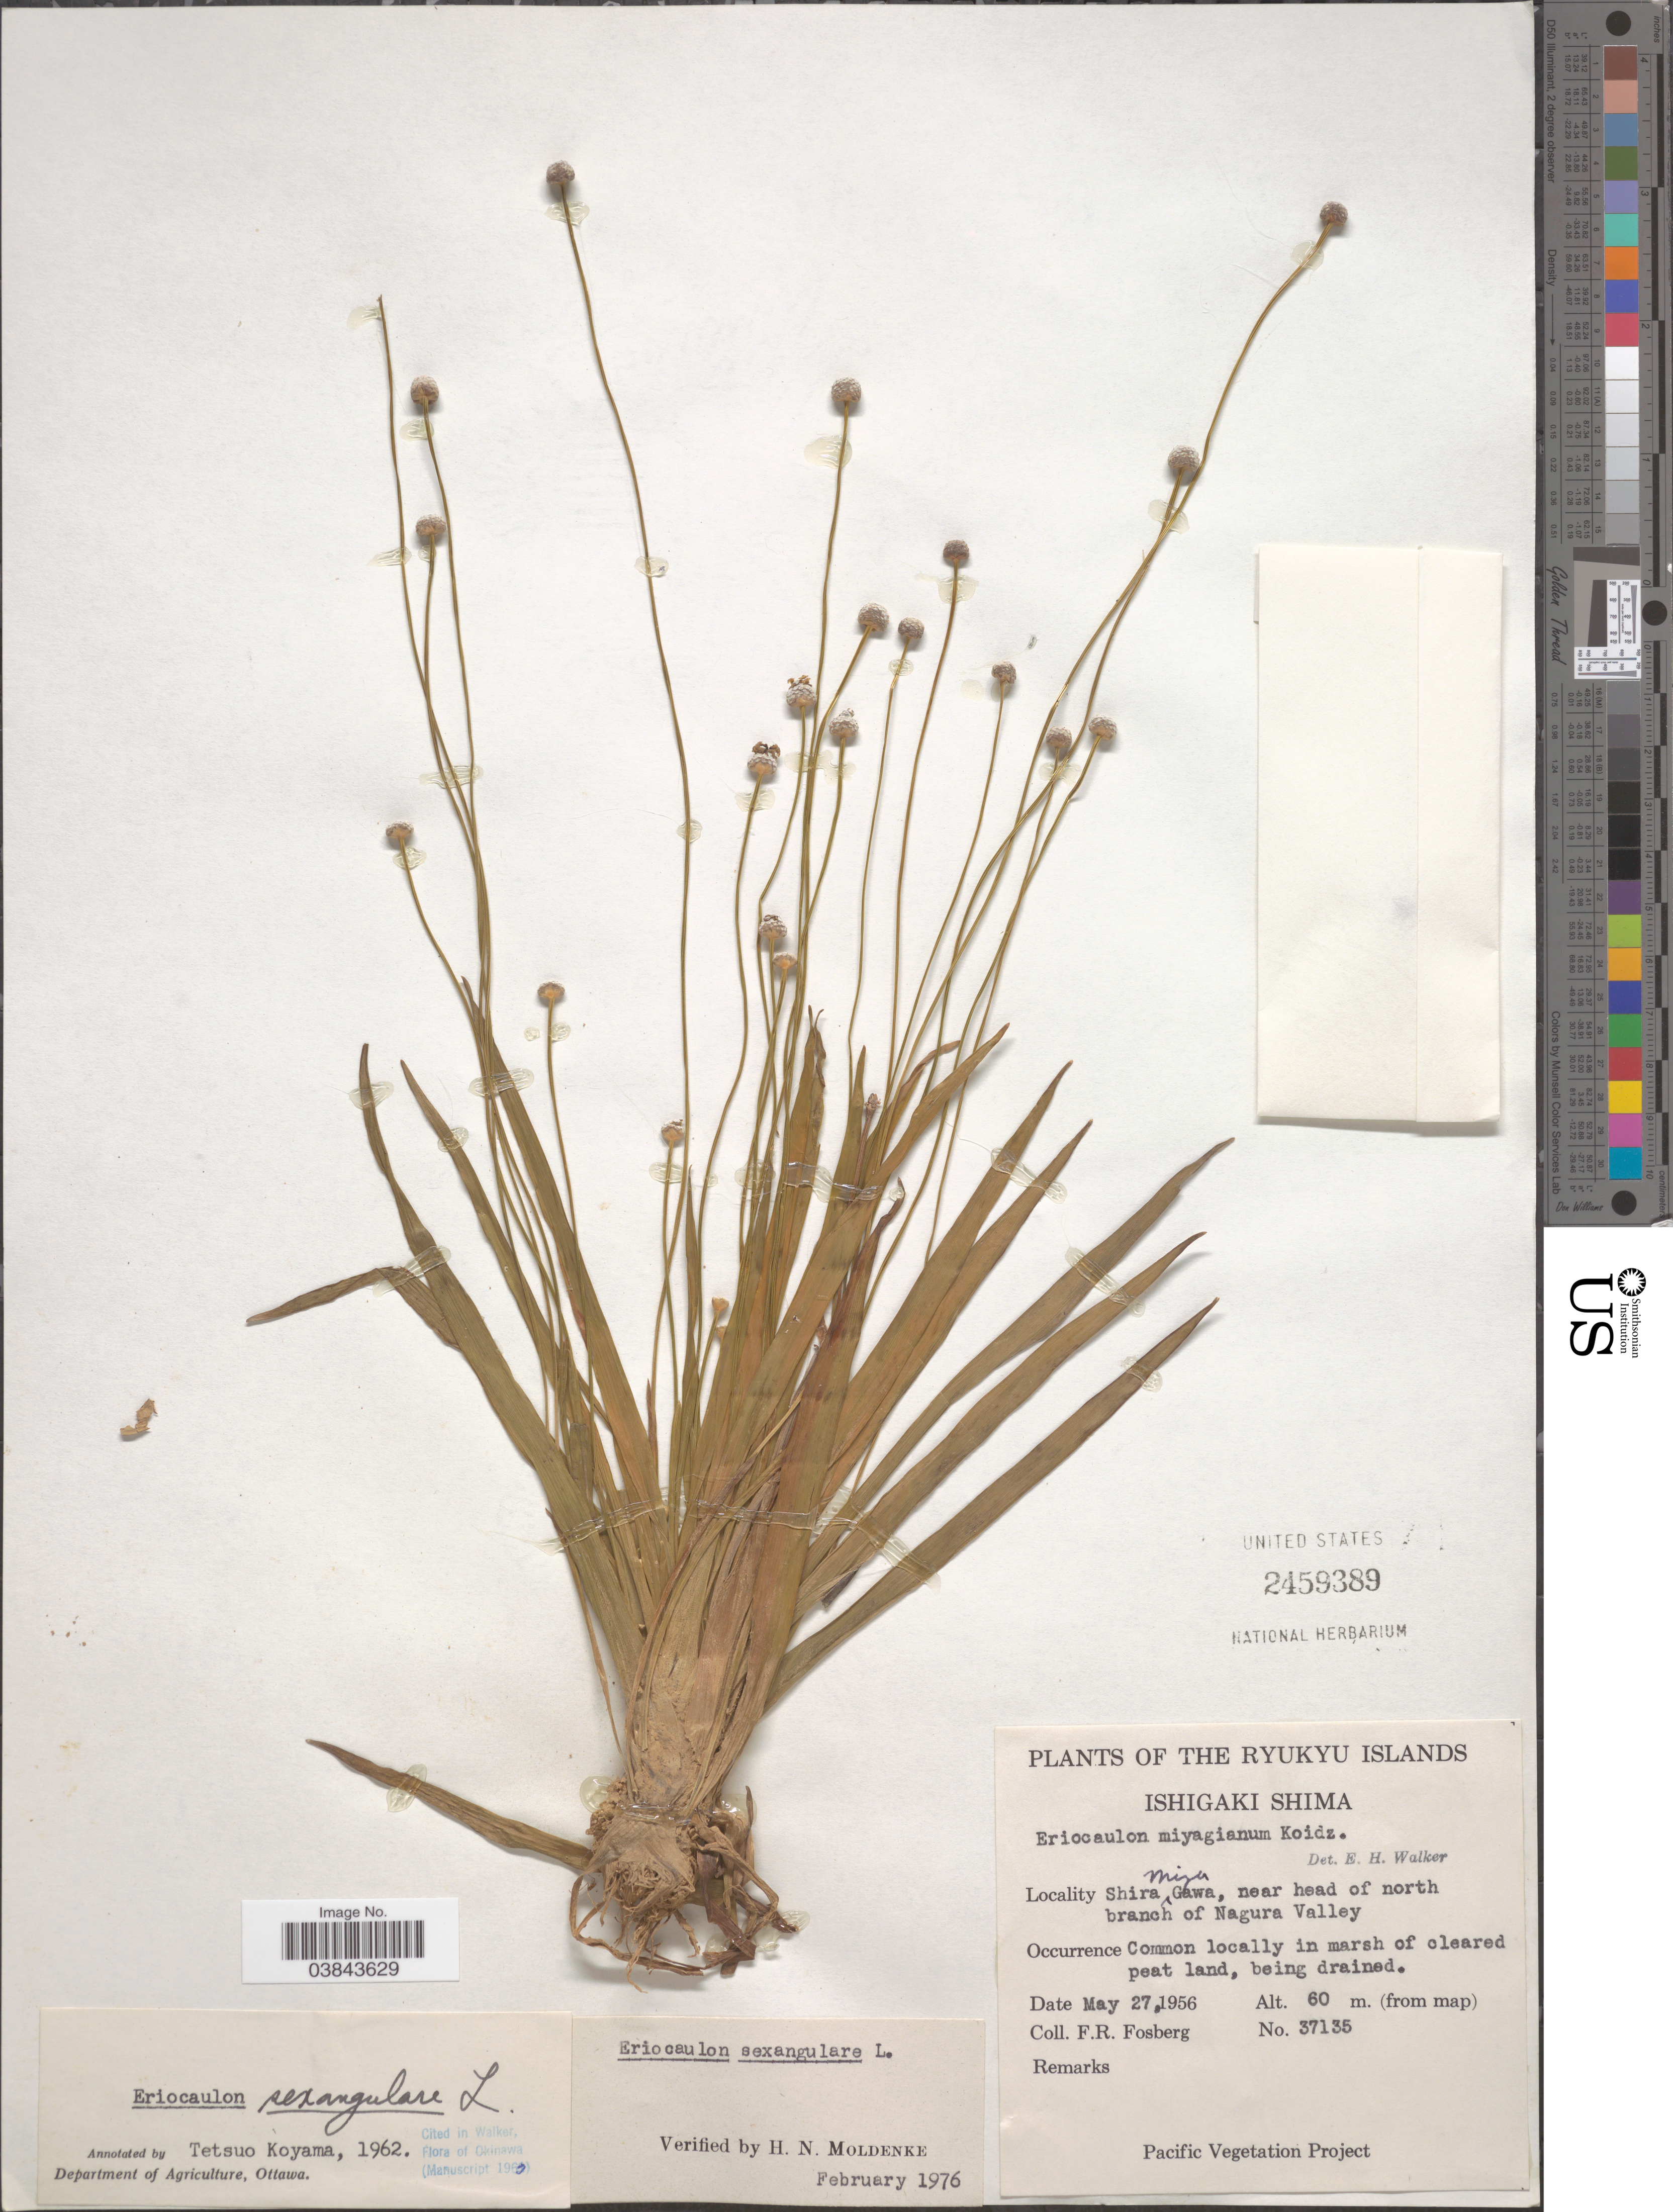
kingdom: Plantae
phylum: Tracheophyta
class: Liliopsida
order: Poales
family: Eriocaulaceae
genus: Eriocaulon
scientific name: Eriocaulon sexangulare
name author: L.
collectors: F. R. Fosberg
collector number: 37135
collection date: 1956-05-27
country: Japan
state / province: Okinawa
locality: The Ryukyu Islands. Ishigaki Shima. Shira Miyu Gawa, near head of north branch of Nagura Valley.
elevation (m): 60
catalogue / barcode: US 2459389